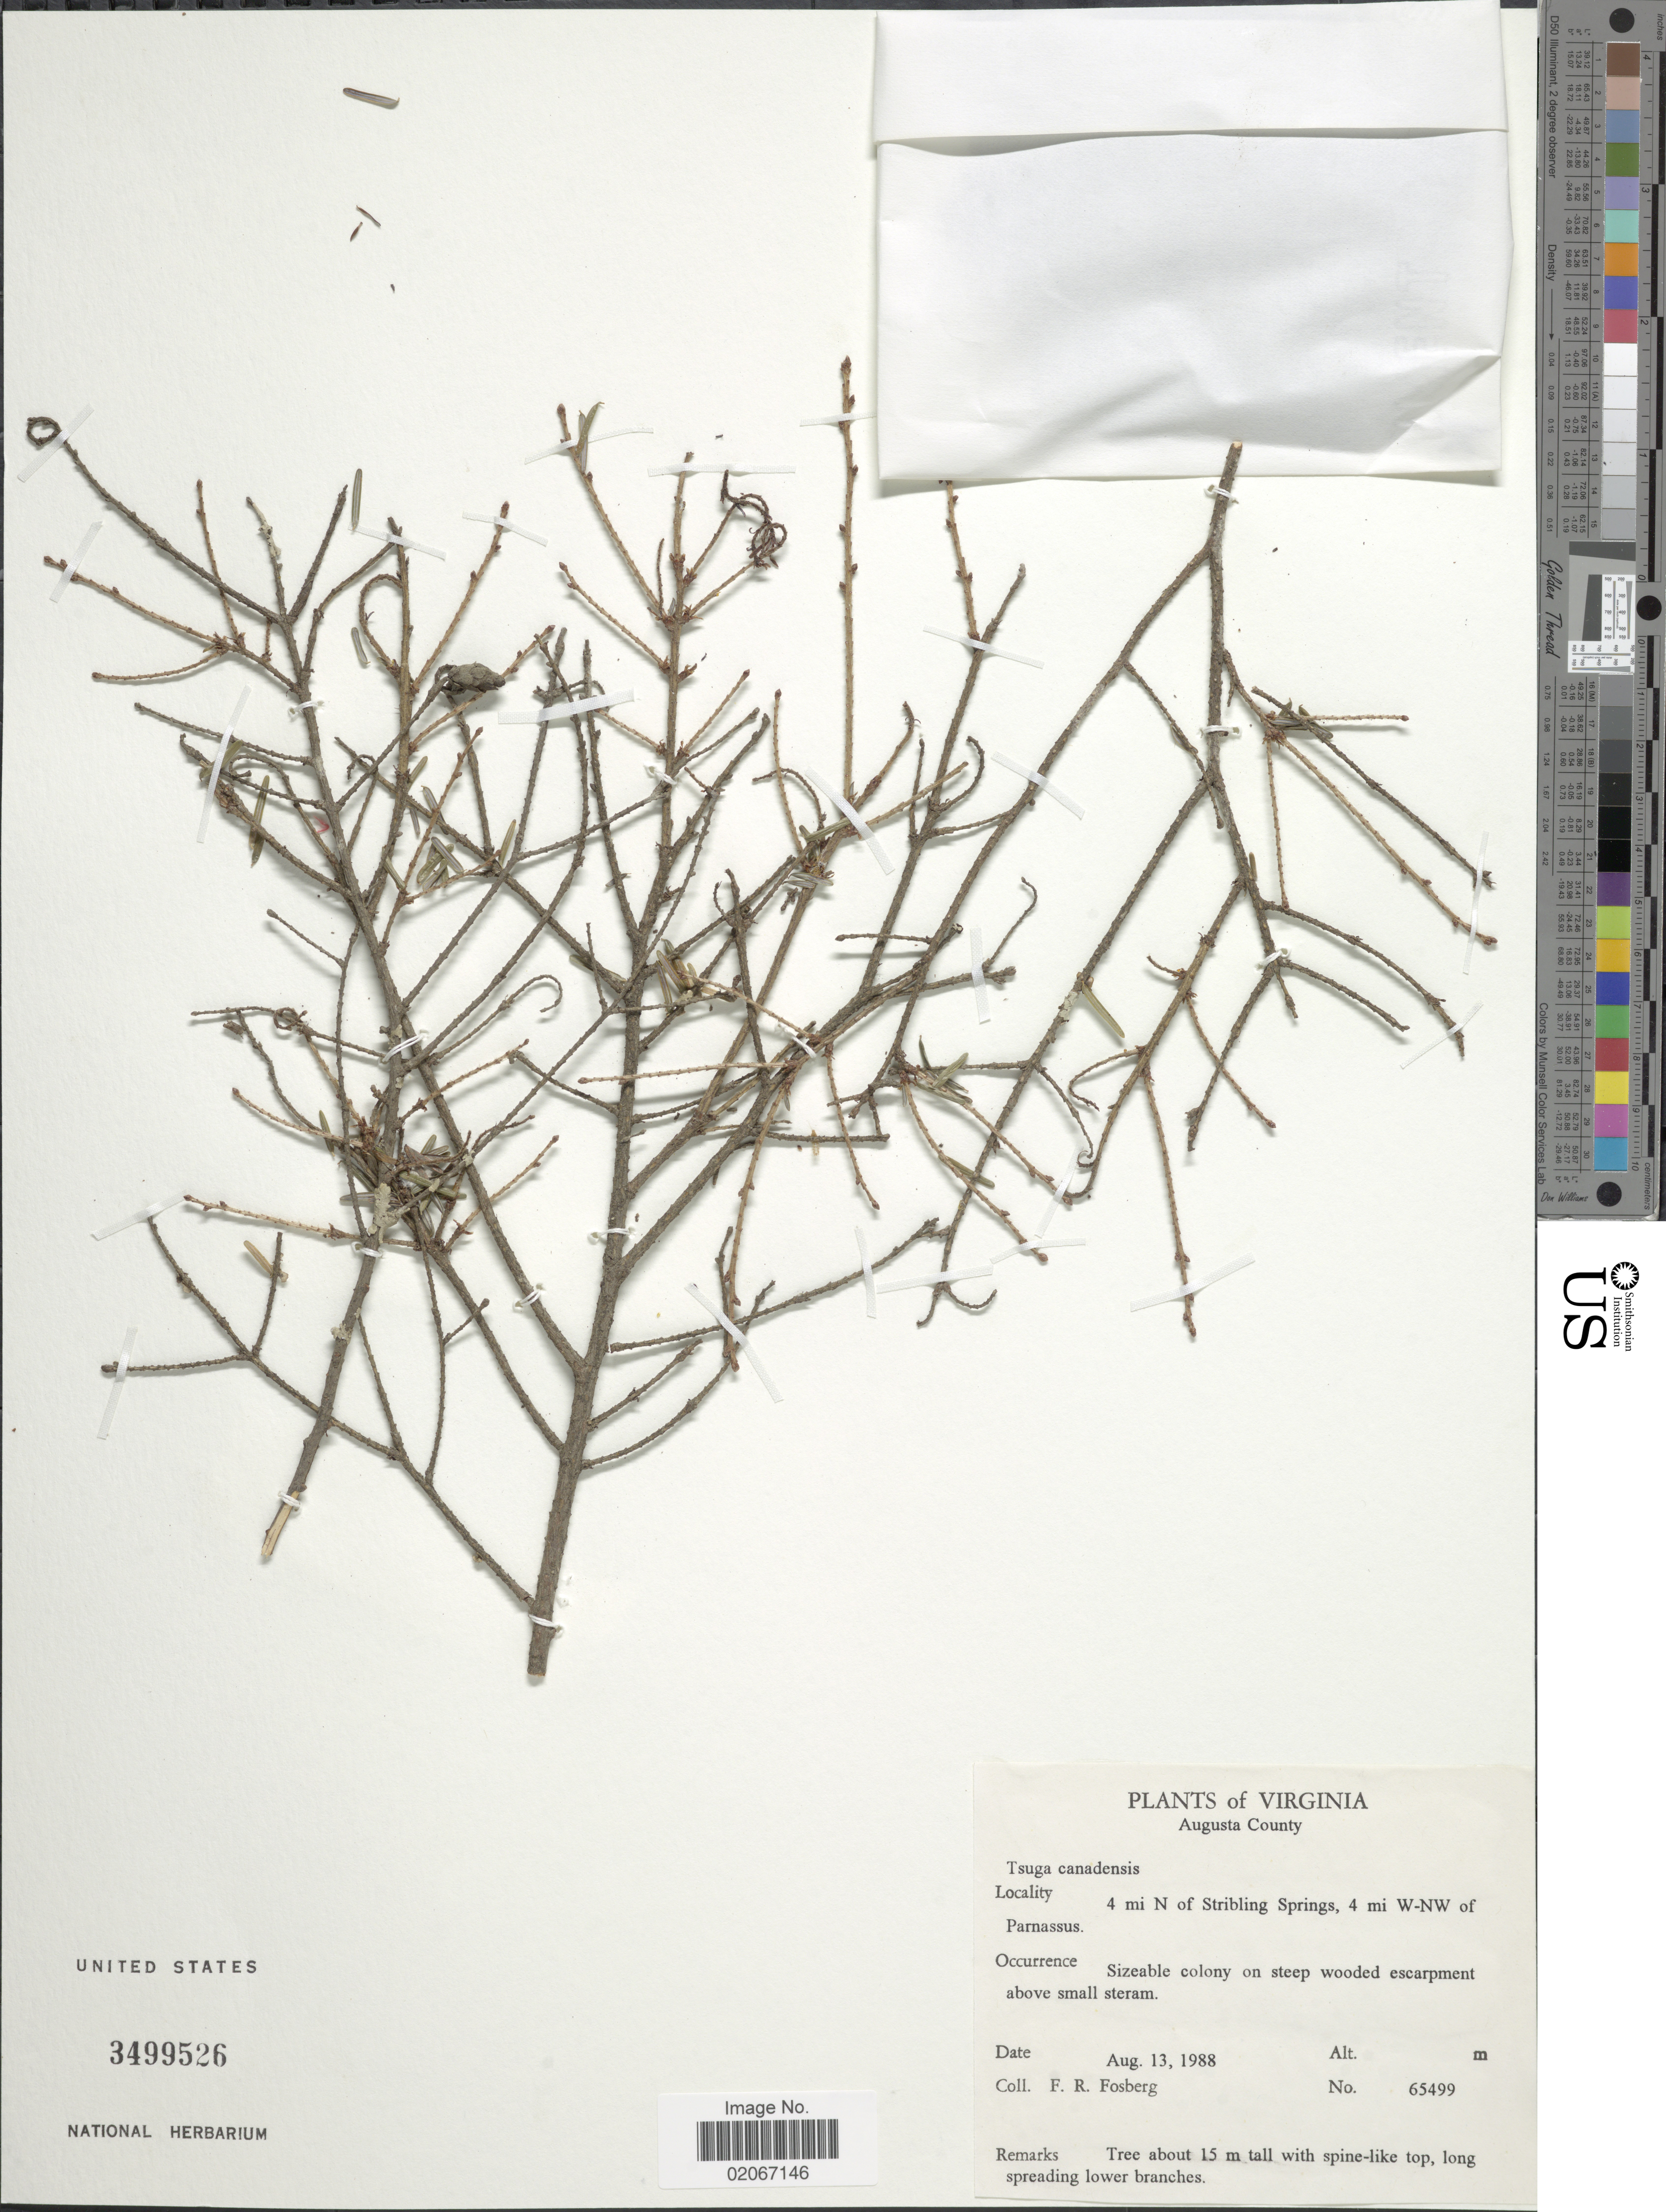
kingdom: Plantae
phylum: Tracheophyta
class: Pinopsida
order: Pinales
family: Pinaceae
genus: Tsuga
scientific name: Tsuga canadensis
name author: (L.) Carrière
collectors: F. R. Fosberg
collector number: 65499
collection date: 1988-08-13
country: United States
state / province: Virginia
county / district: Augusta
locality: Augusta County, 4 mi N of Stribling Springs, 4 mi W- NW of Parnassus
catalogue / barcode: US 3499526